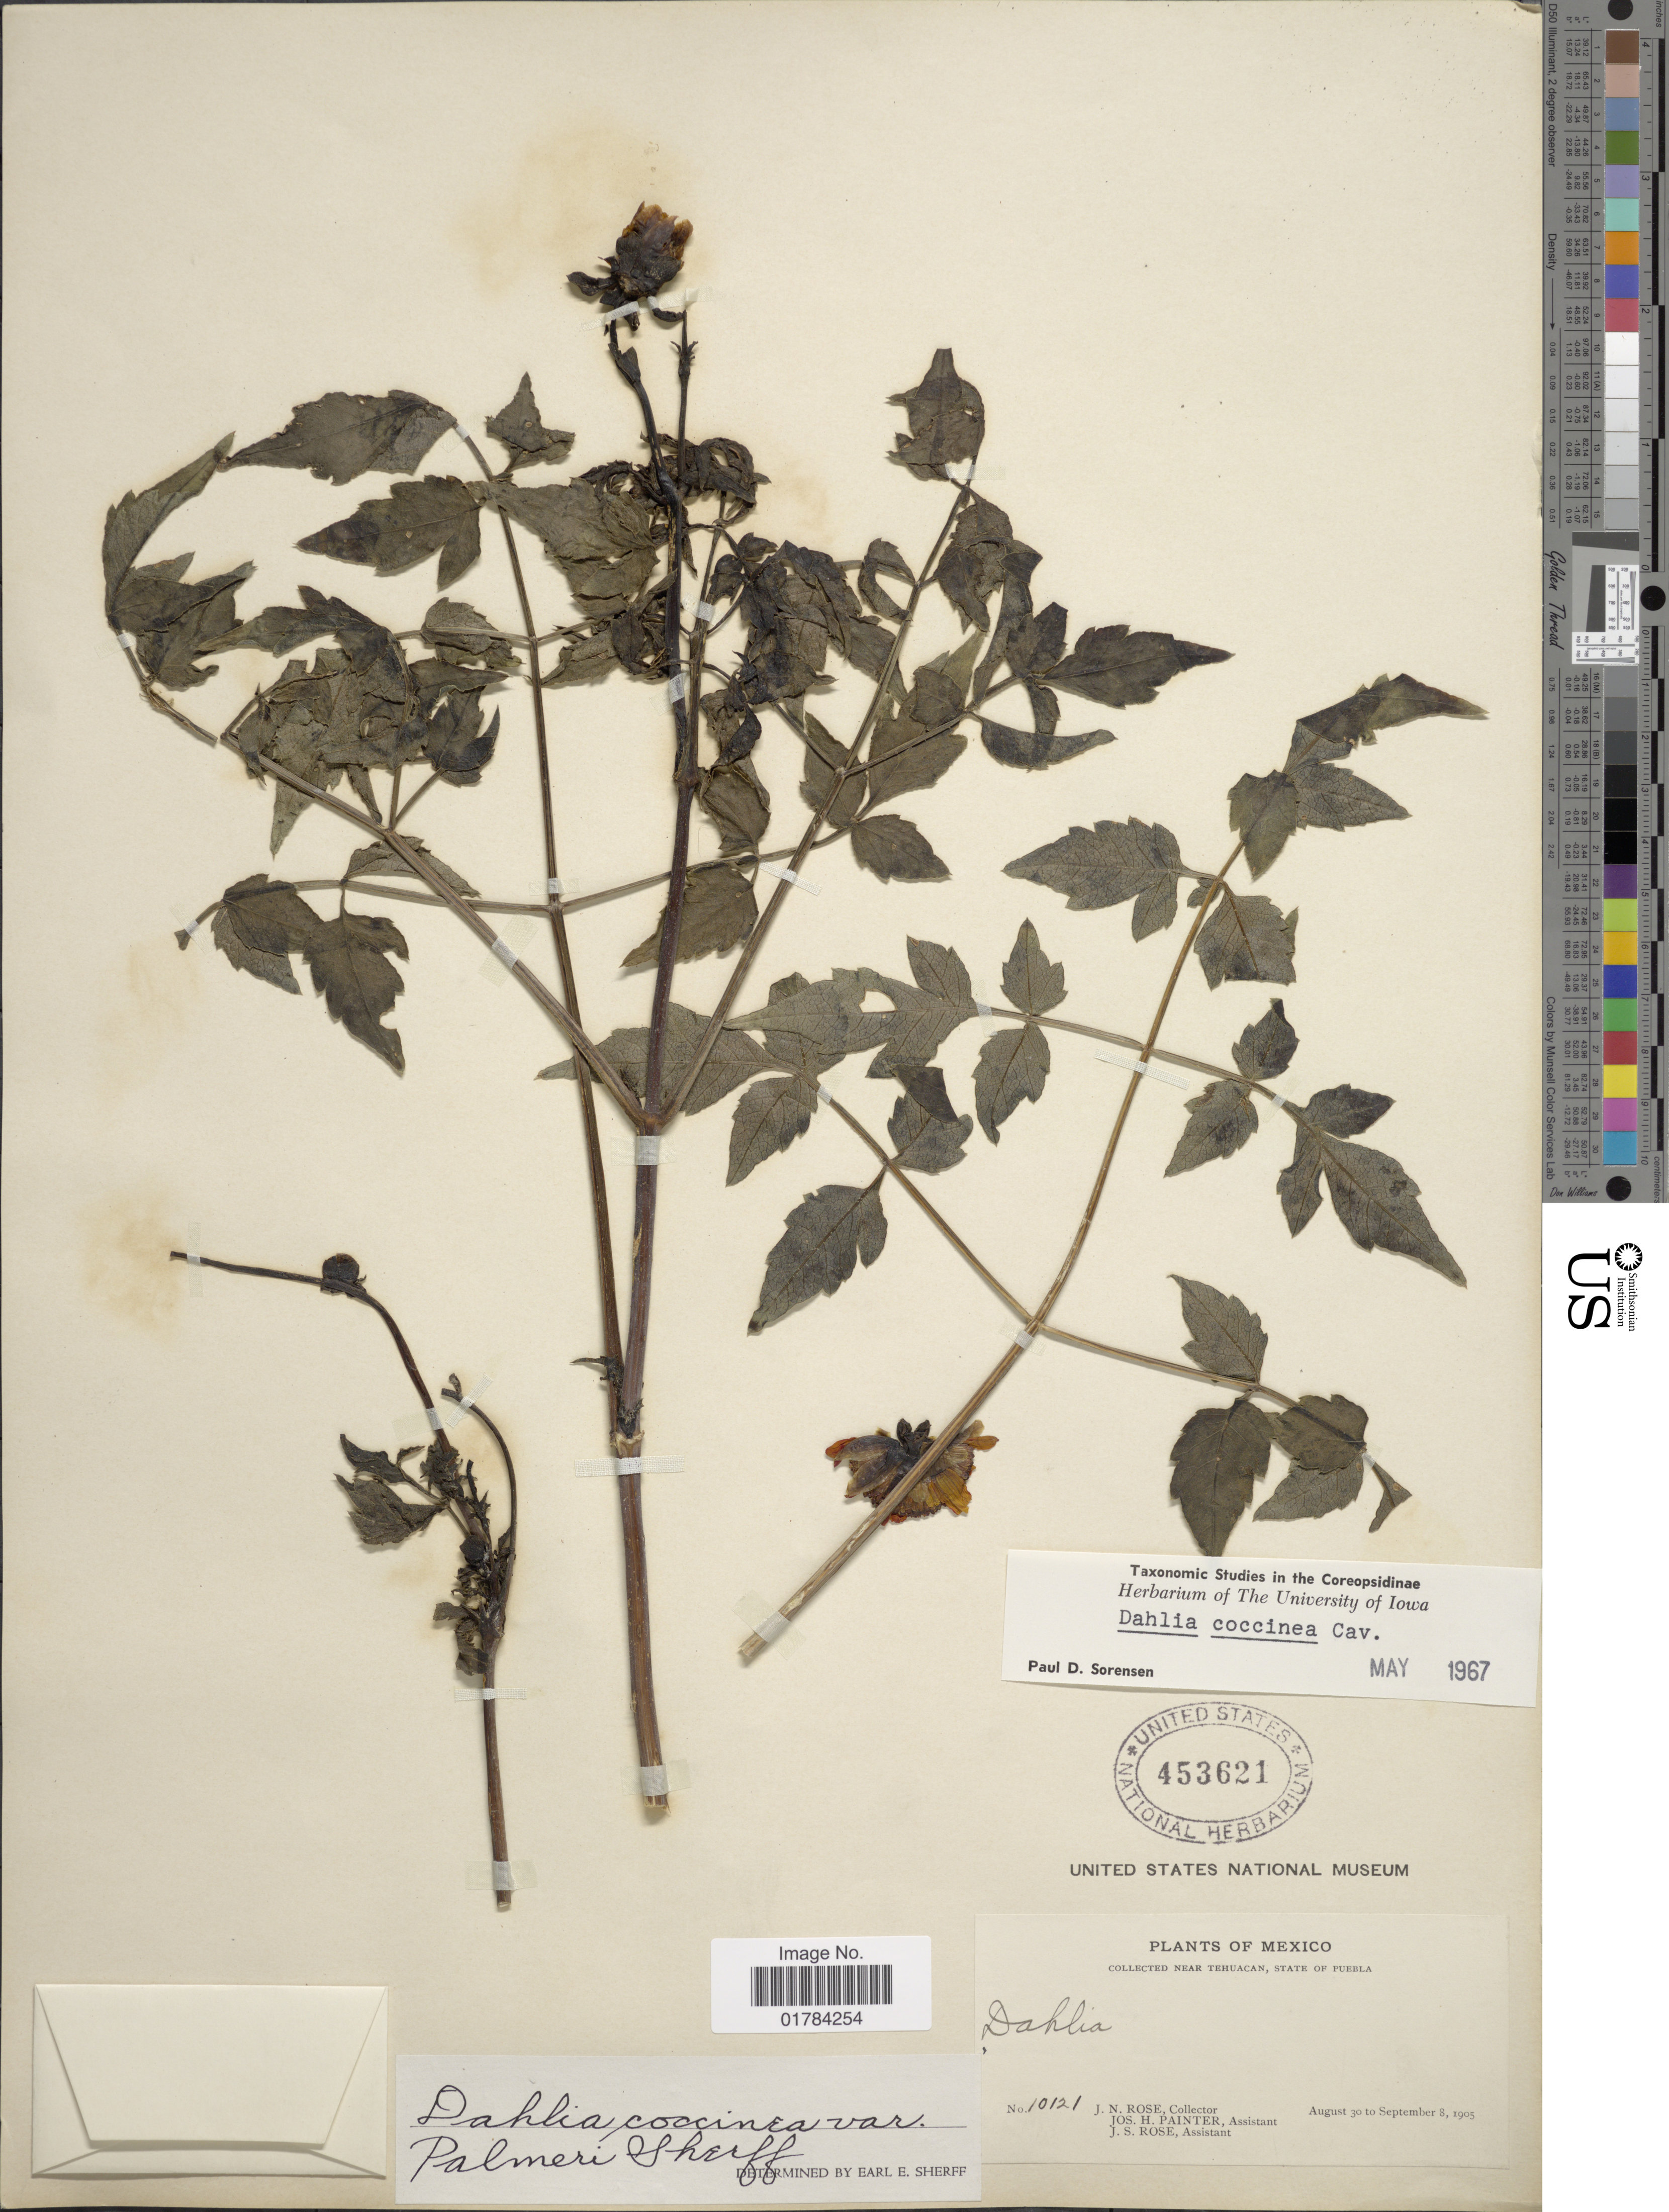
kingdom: Plantae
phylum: Tracheophyta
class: Magnoliopsida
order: Asterales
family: Asteraceae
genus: Dahlia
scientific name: Dahlia coccinea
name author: Cav.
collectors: J. N. Rose, J. H. Painter & J. S. Rose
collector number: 10121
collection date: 1905-08-30/1905-09-08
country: Mexico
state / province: Puebla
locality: Near Tehuacan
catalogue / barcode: US 453621